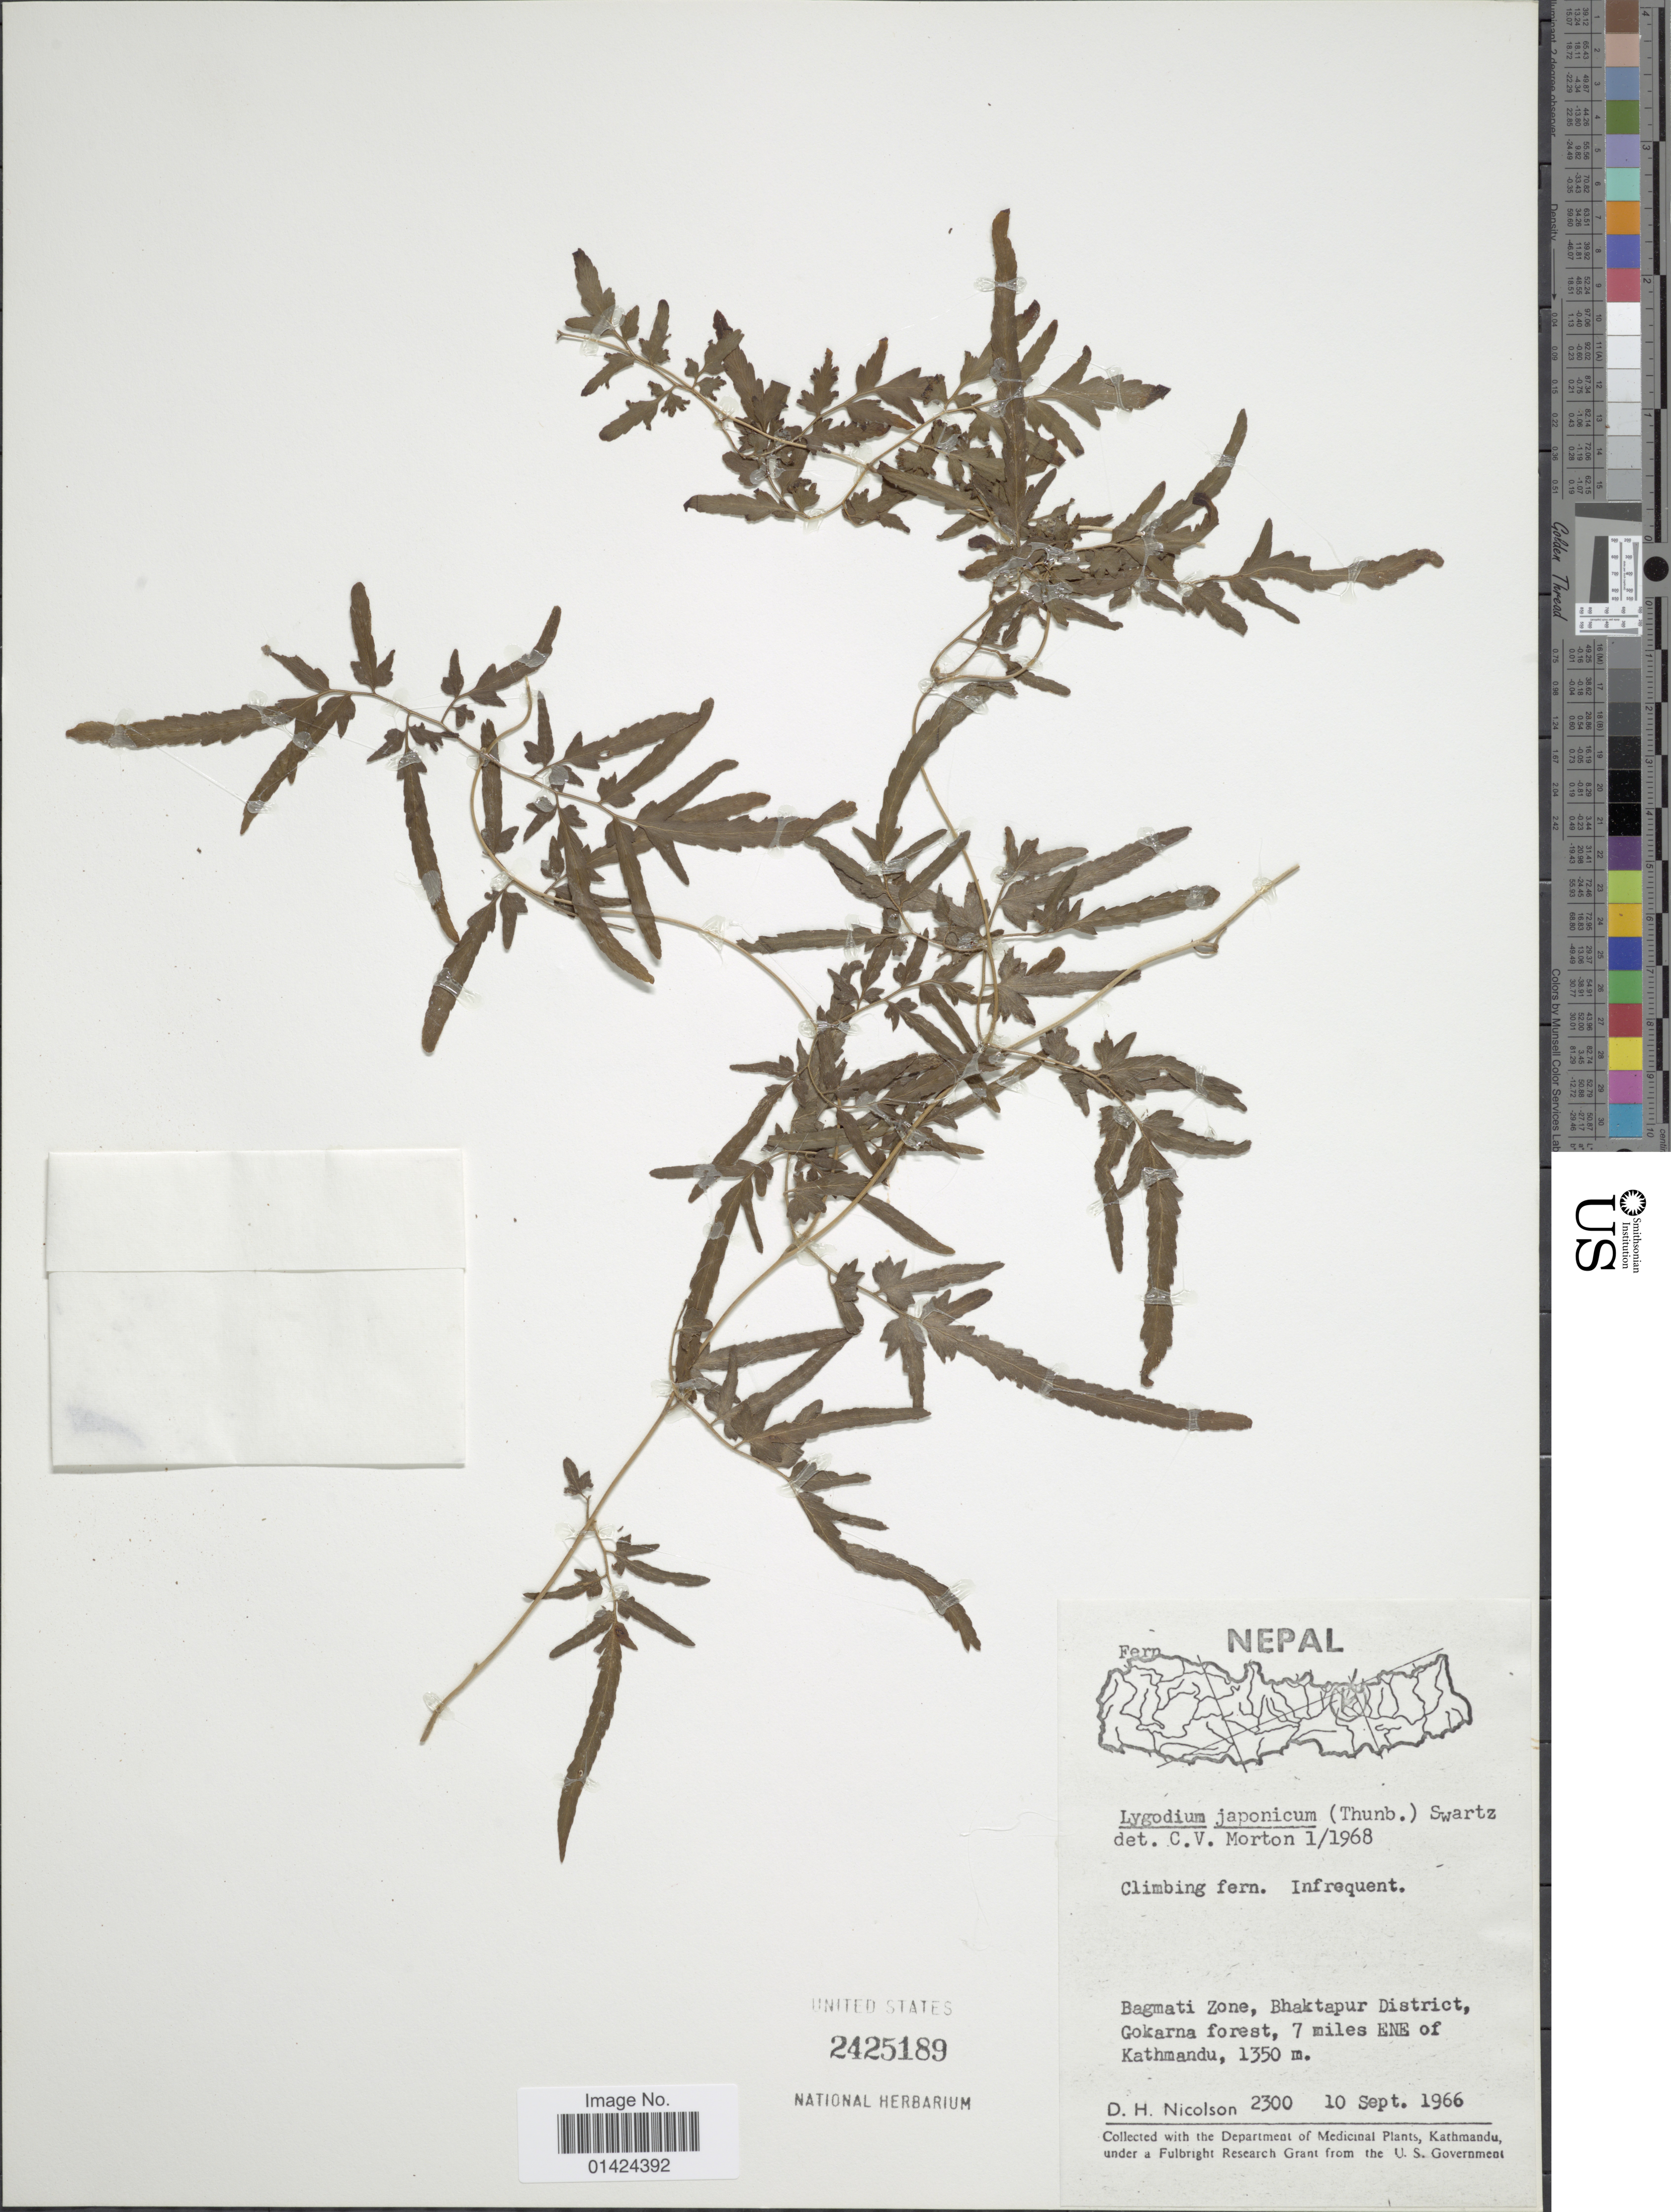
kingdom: Plantae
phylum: Tracheophyta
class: Polypodiopsida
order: Schizaeales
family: Lygodiaceae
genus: Lygodium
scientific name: Lygodium japonicum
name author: (Thunb.) Sw.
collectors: D. H. Nicolson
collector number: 2300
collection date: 1966-09-10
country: Nepal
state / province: Bagmati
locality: Bhaktapur District, Gokarna forest, 7 miles ENE of Kathmandu.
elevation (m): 1350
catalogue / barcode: US 2425189